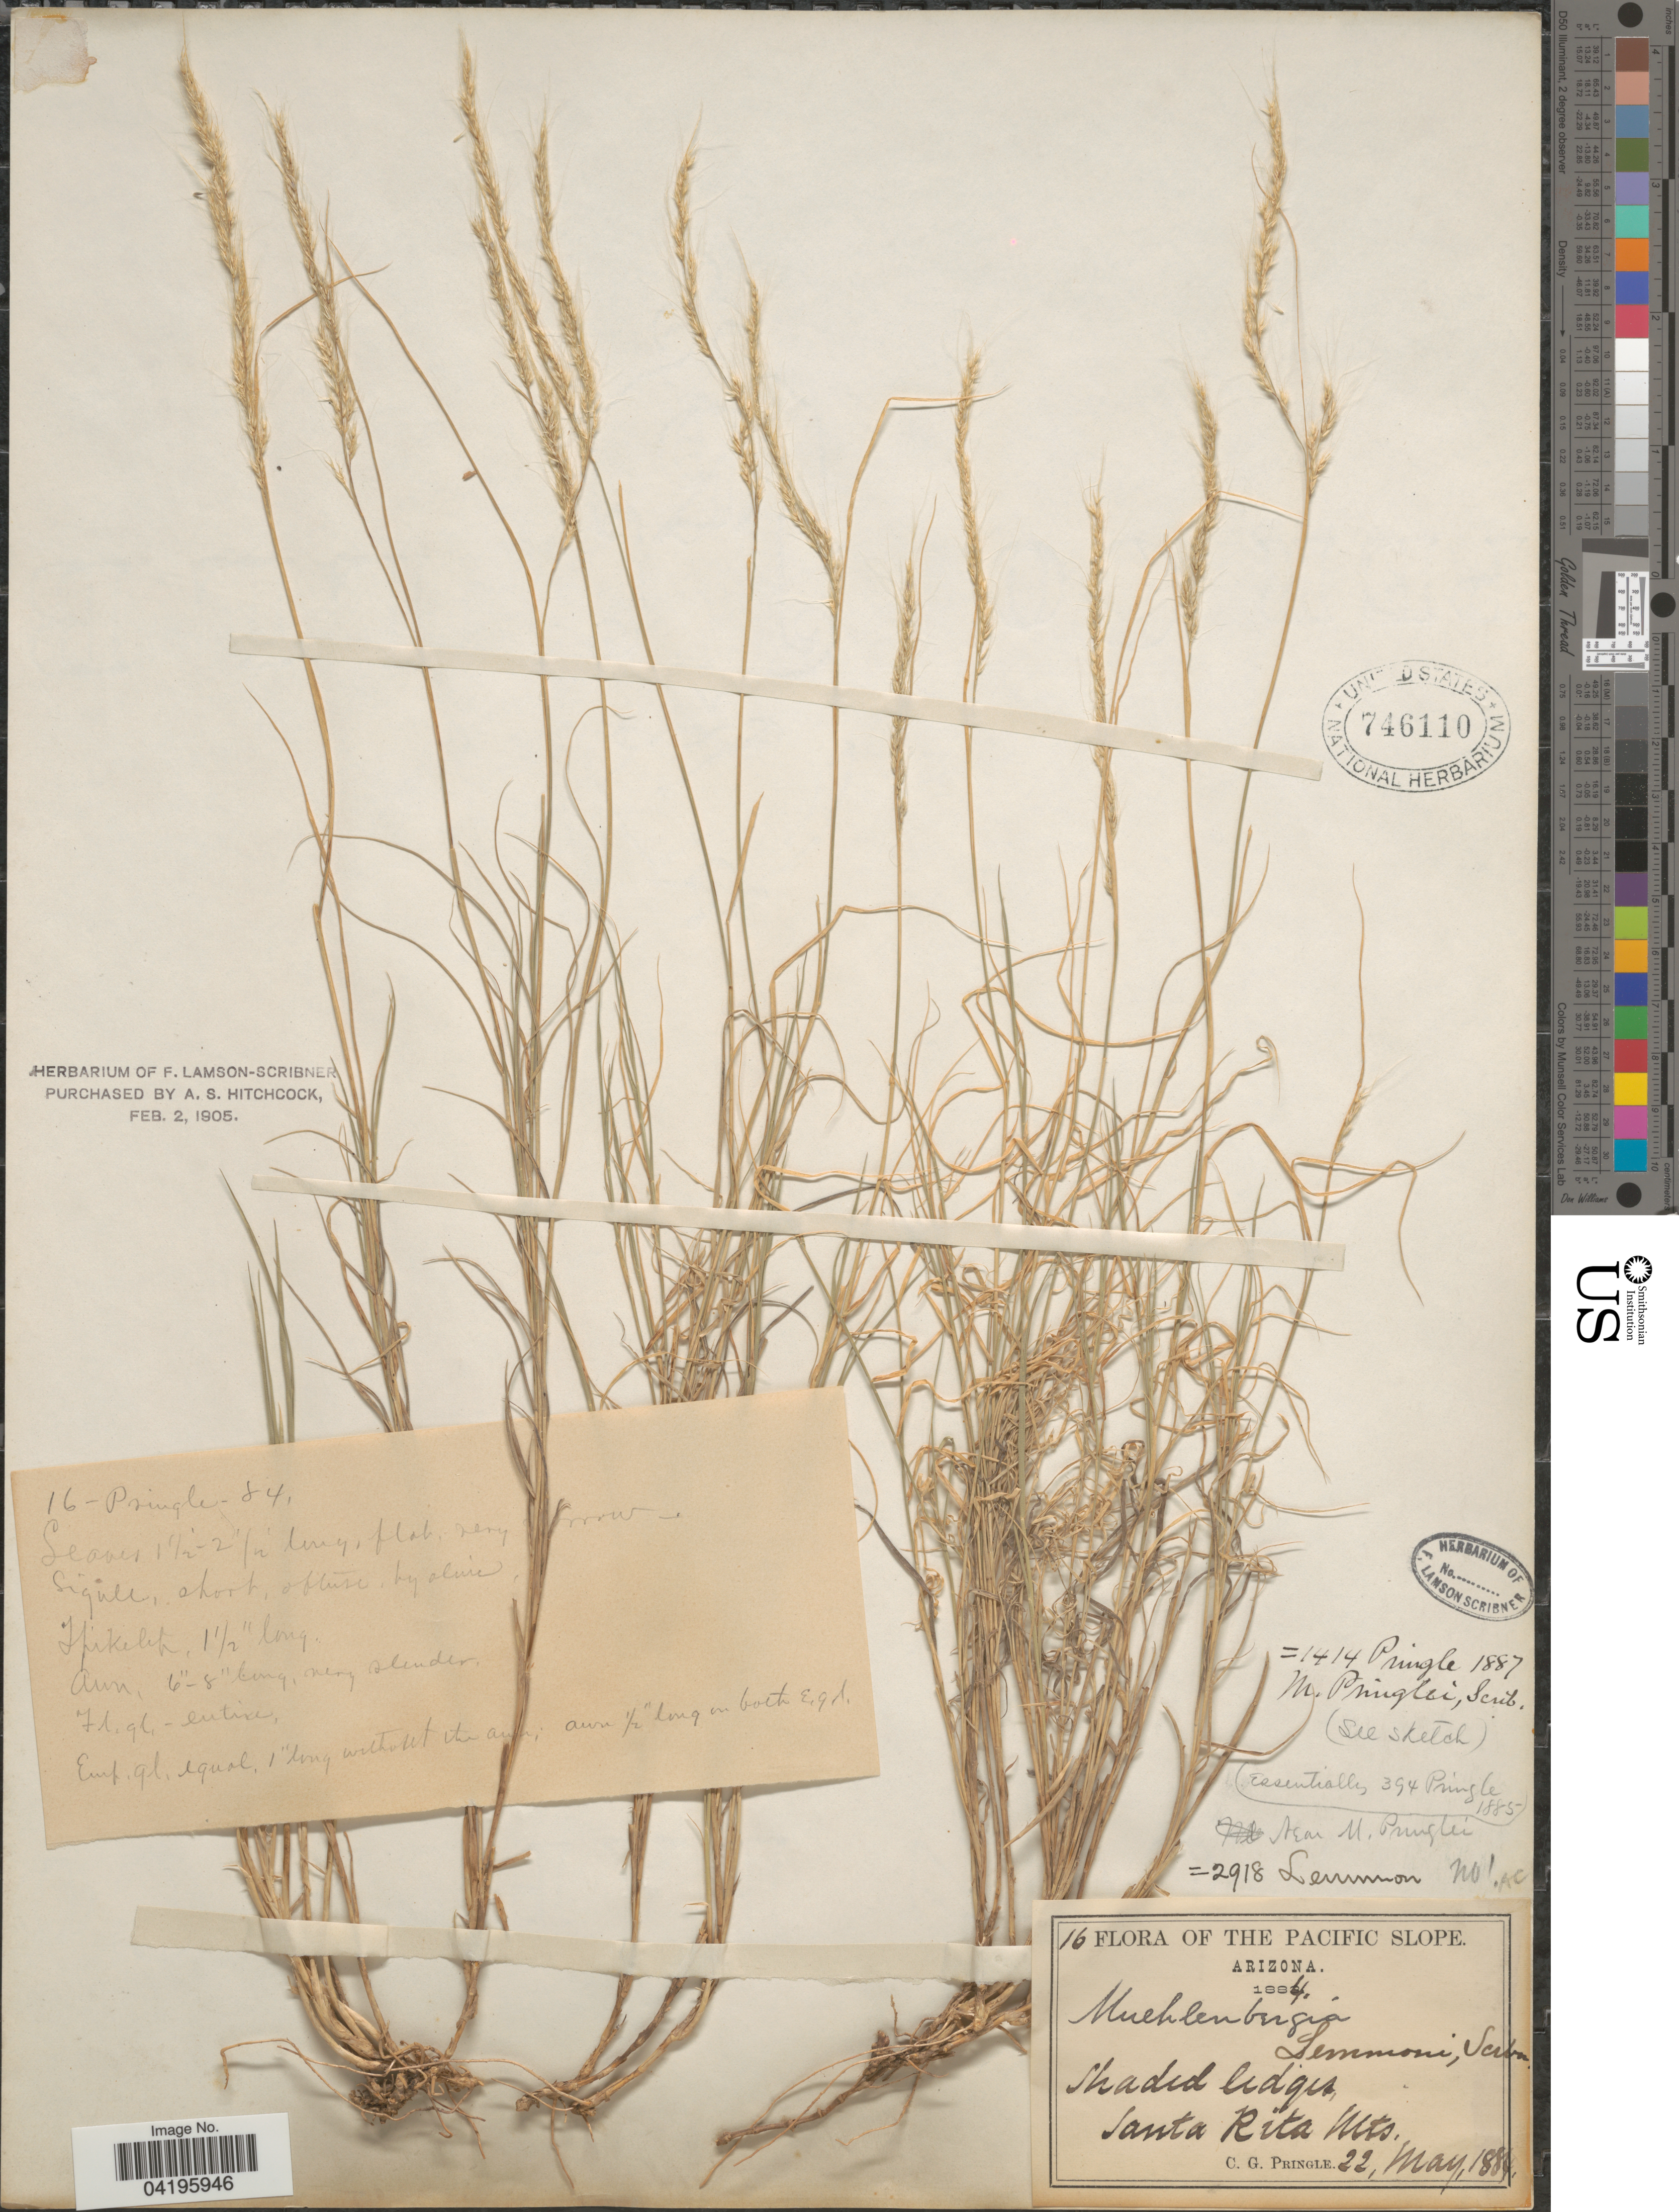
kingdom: Plantae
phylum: Tracheophyta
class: Liliopsida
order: Poales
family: Poaceae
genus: Muhlenbergia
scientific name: Muhlenbergia polycaulis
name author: Scribn.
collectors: C. G. Pringle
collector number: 16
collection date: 1884-05-22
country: United States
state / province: Arizona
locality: Pacific Slope. Shaded ledges, Santa Rita Mts.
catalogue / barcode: US 746110